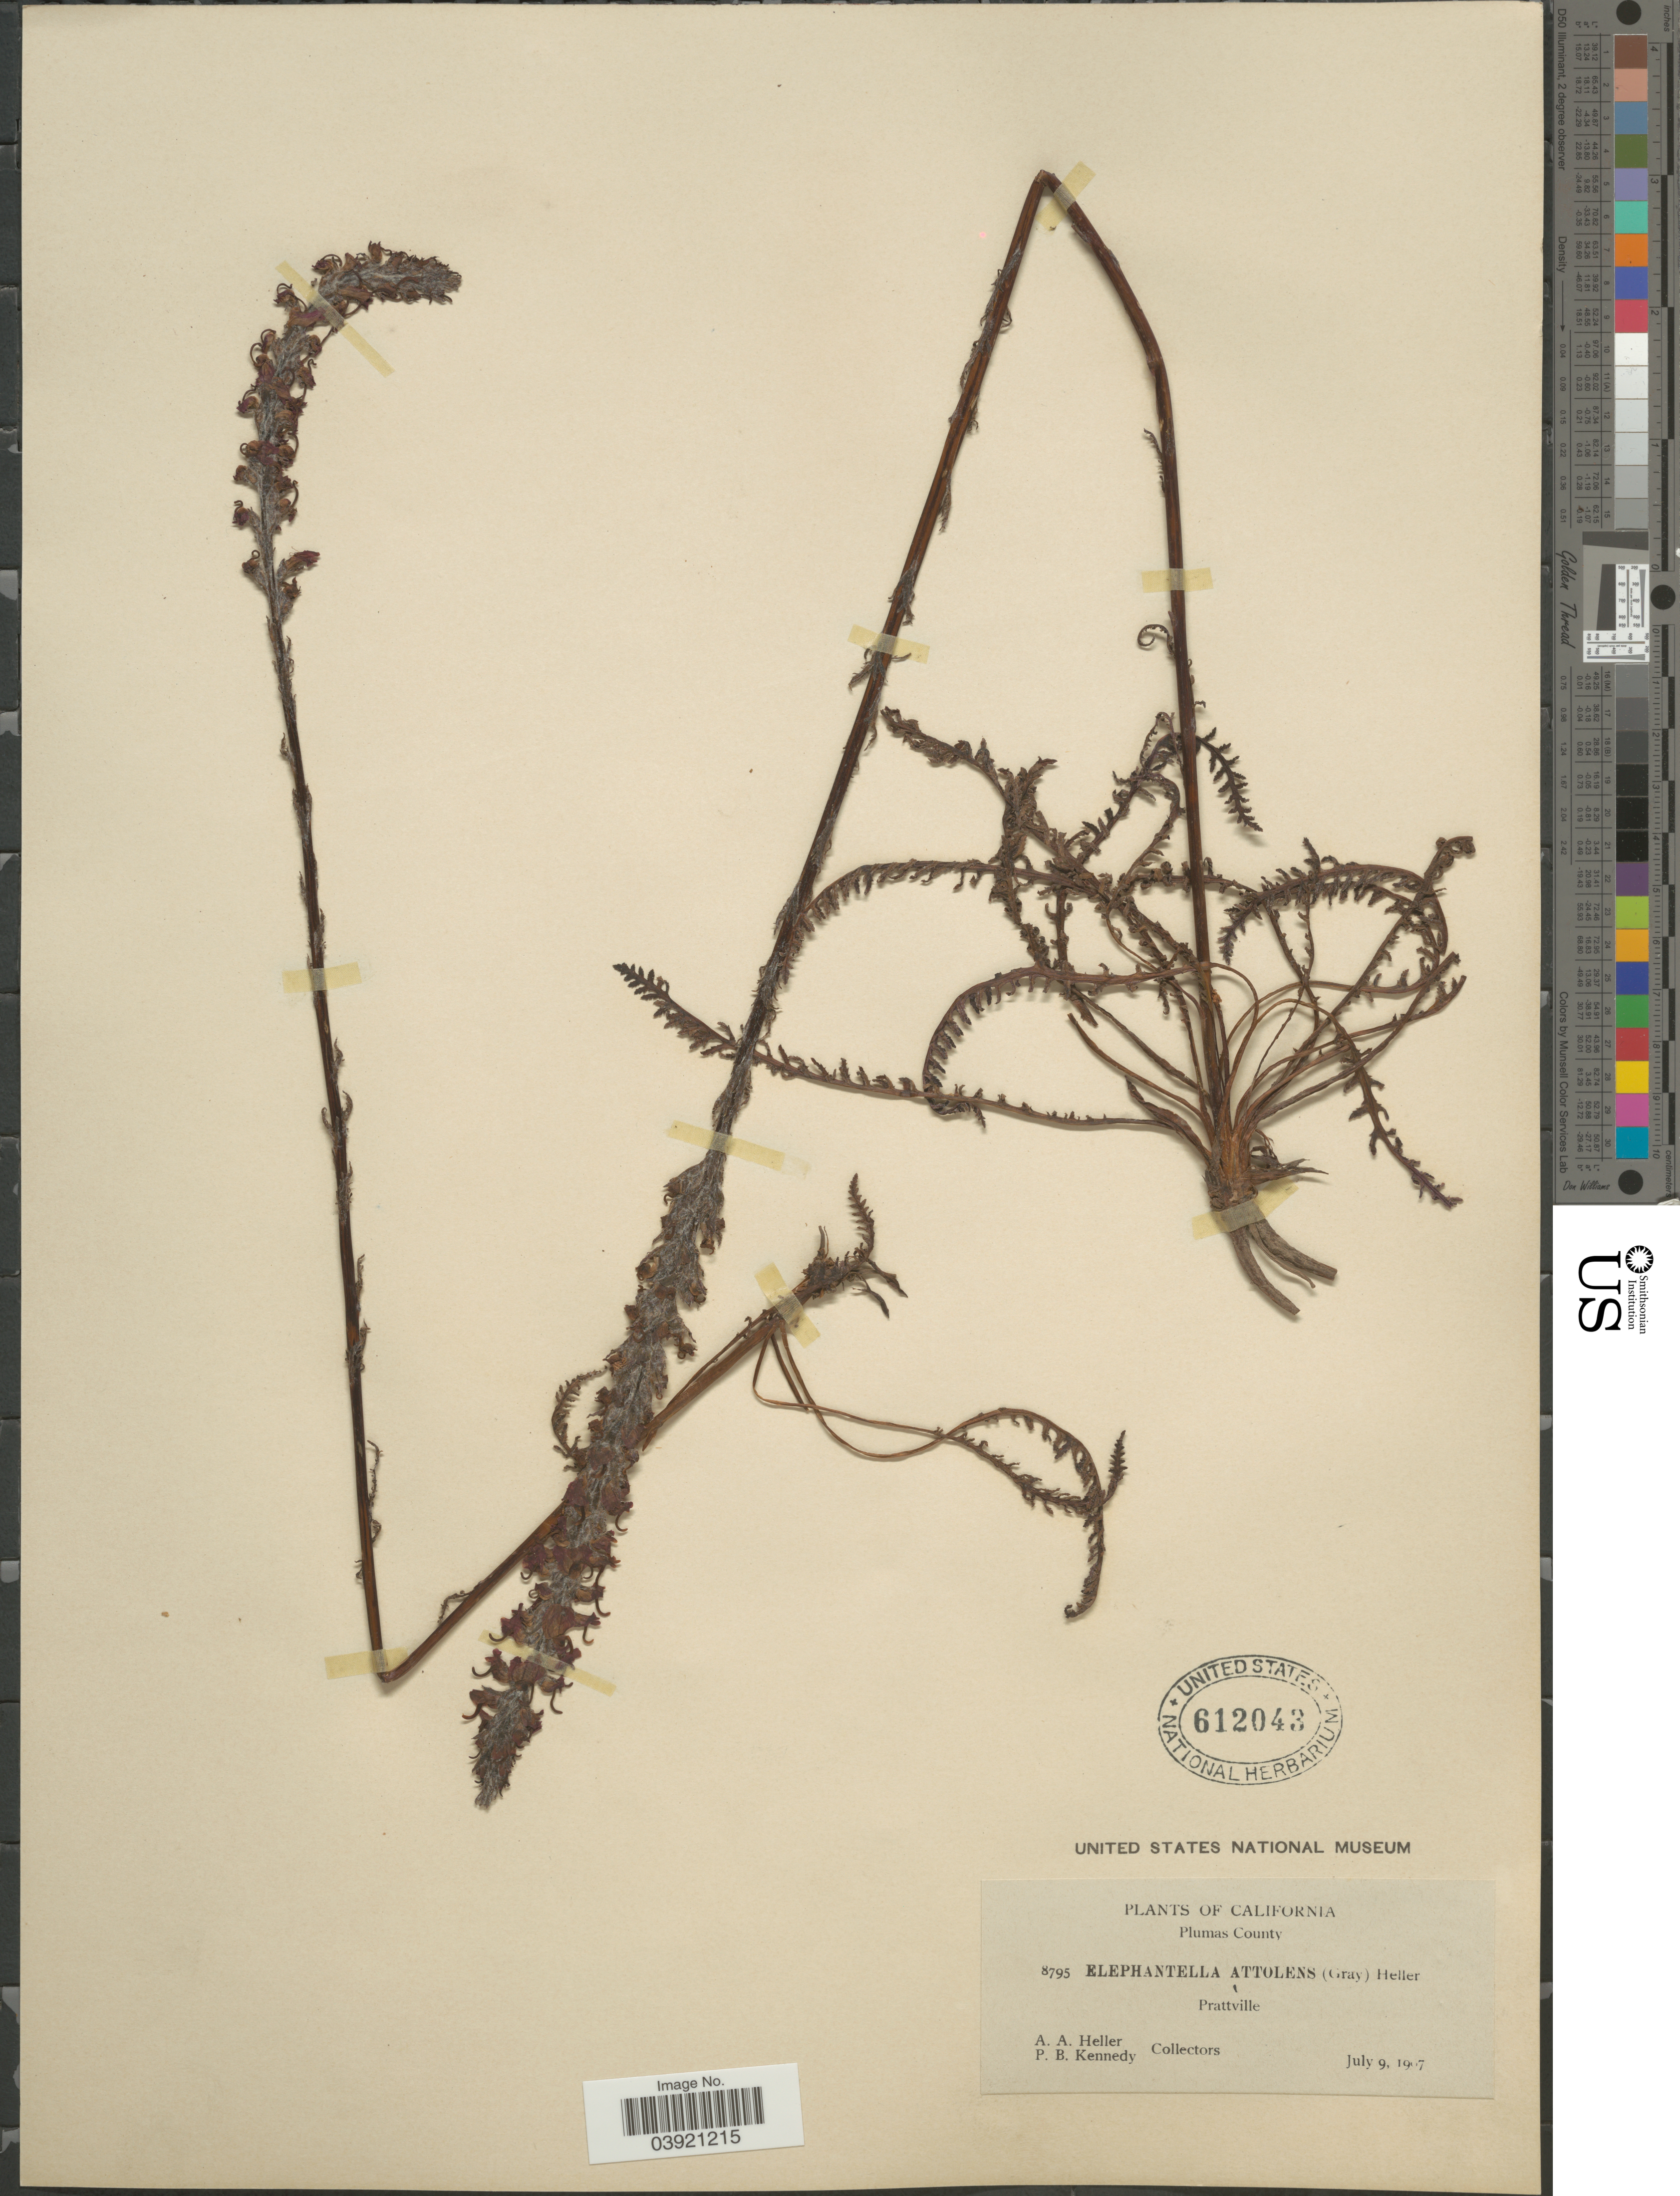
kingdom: Plantae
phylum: Tracheophyta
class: Magnoliopsida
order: Lamiales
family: Orobanchaceae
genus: Pedicularis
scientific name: Pedicularis attollens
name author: A. Gray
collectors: A. A. Heller & P. B. Kennedy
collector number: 8795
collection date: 1907-07-09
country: United States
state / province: California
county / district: Plumas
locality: Plumas County. Prattville.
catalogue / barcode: US 612043